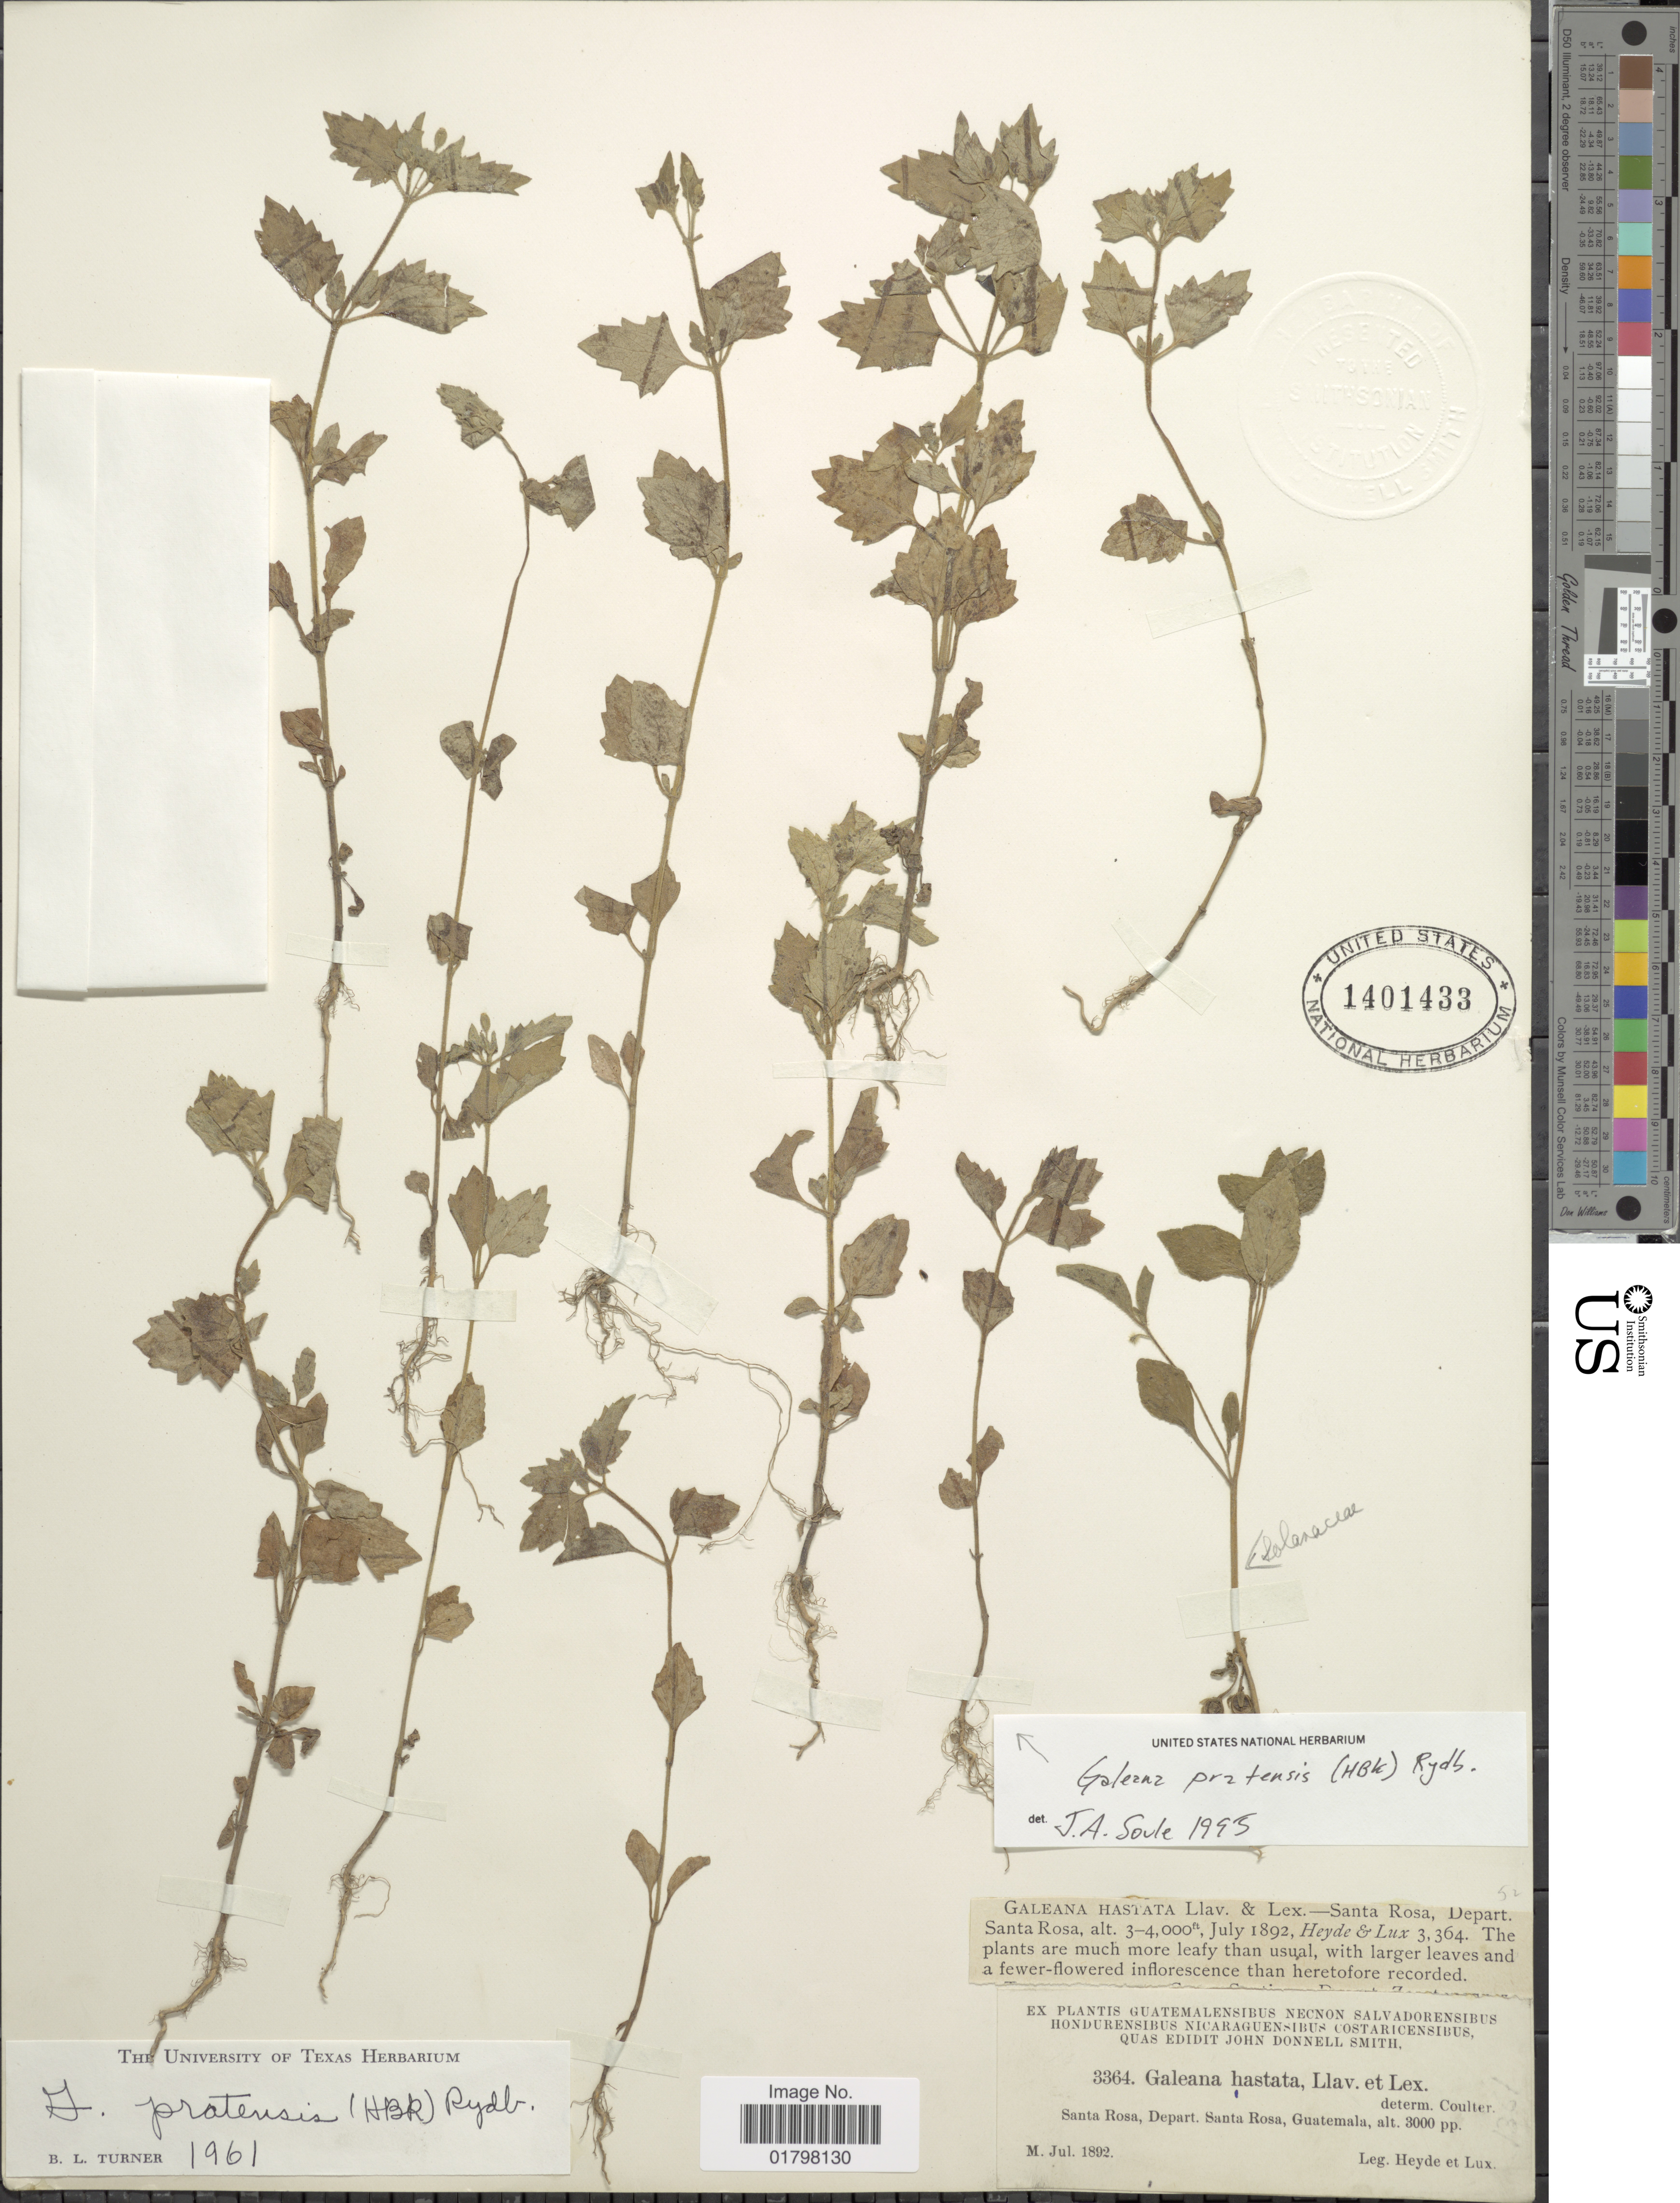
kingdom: Plantae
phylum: Tracheophyta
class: Magnoliopsida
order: Asterales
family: Asteraceae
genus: Galeana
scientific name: Galeana pratensis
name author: (Kunth) Rydb.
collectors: Heyde & Lux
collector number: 3364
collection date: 1892-07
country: Guatemala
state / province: Santa Rosa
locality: Santa Rosa, Depart. Santa Rosa, Guatemala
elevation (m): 914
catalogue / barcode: US 1401433